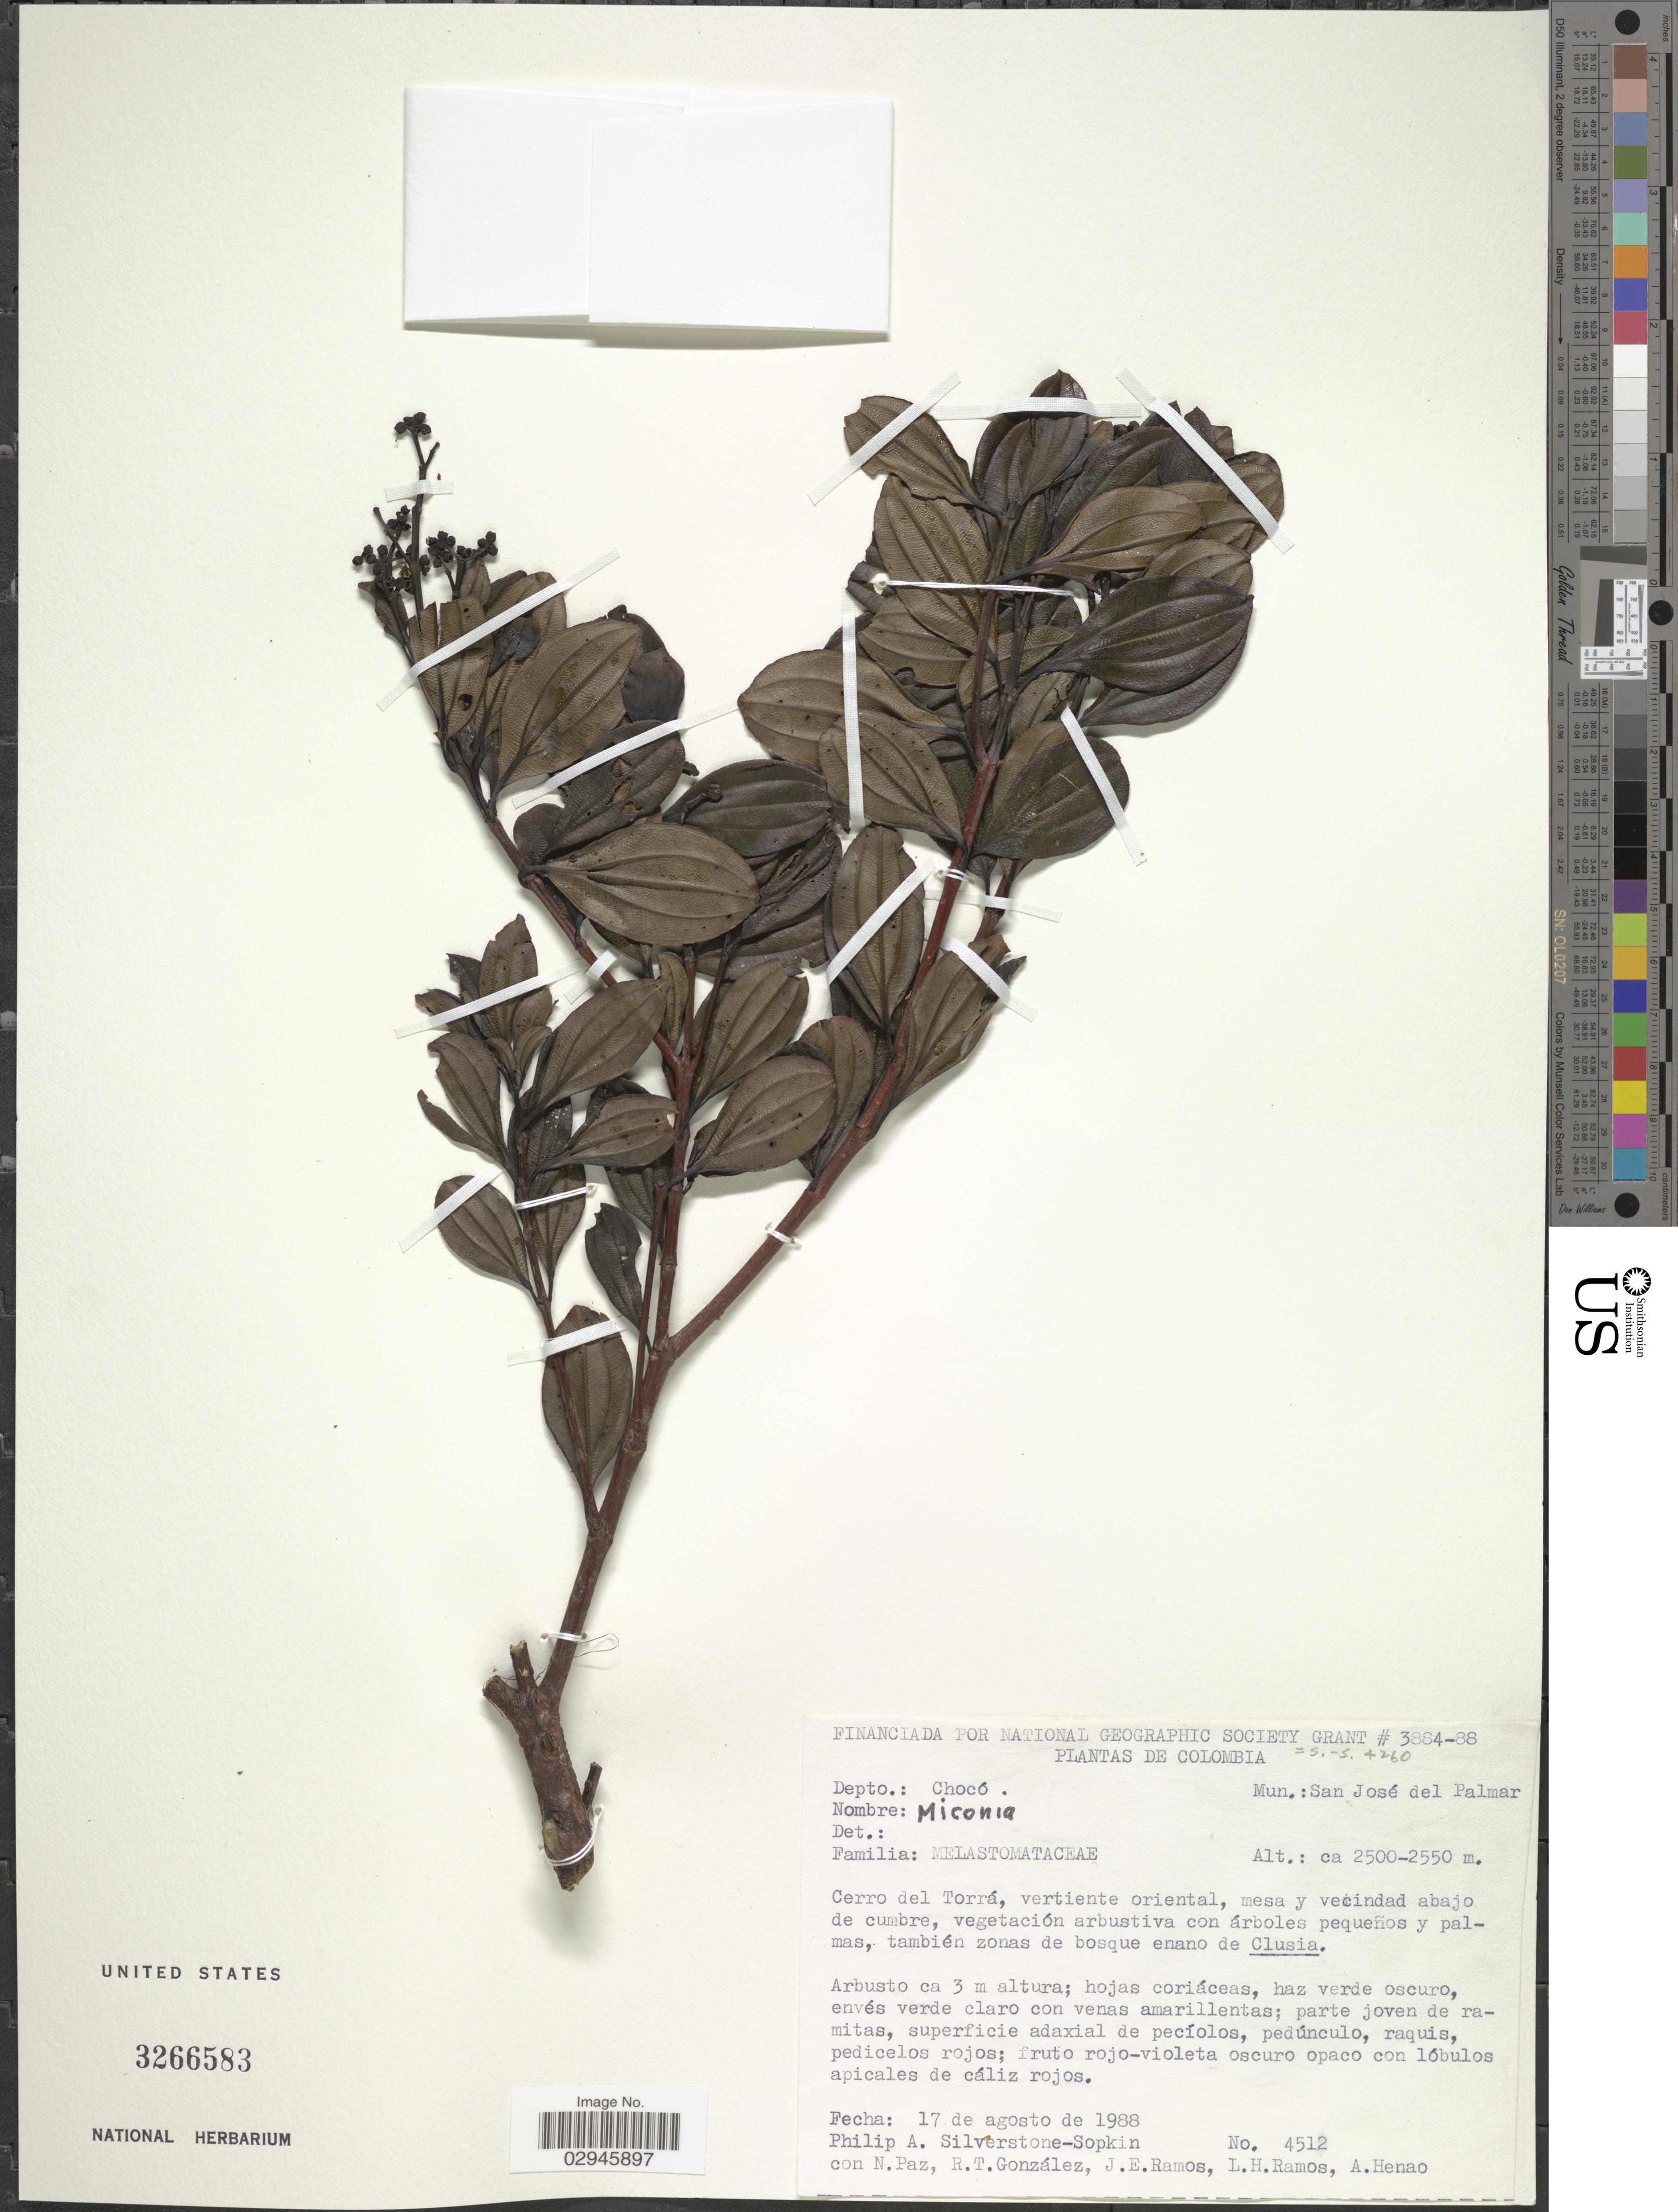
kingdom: Plantae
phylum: Tracheophyta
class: Magnoliopsida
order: Myrtales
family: Melastomataceae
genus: Miconia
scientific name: Miconia sp.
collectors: P. A. Silverstone-Sopkin, N. Paz, R. Gonzalez, J. E. Ramos & et al.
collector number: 4512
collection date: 1988-08-17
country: Colombia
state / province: Chocó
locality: Depto.: Chocó, Mun. San José del Palmar. Cerro del Torrá, vertiente oriental.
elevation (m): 2500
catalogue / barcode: US 3266583